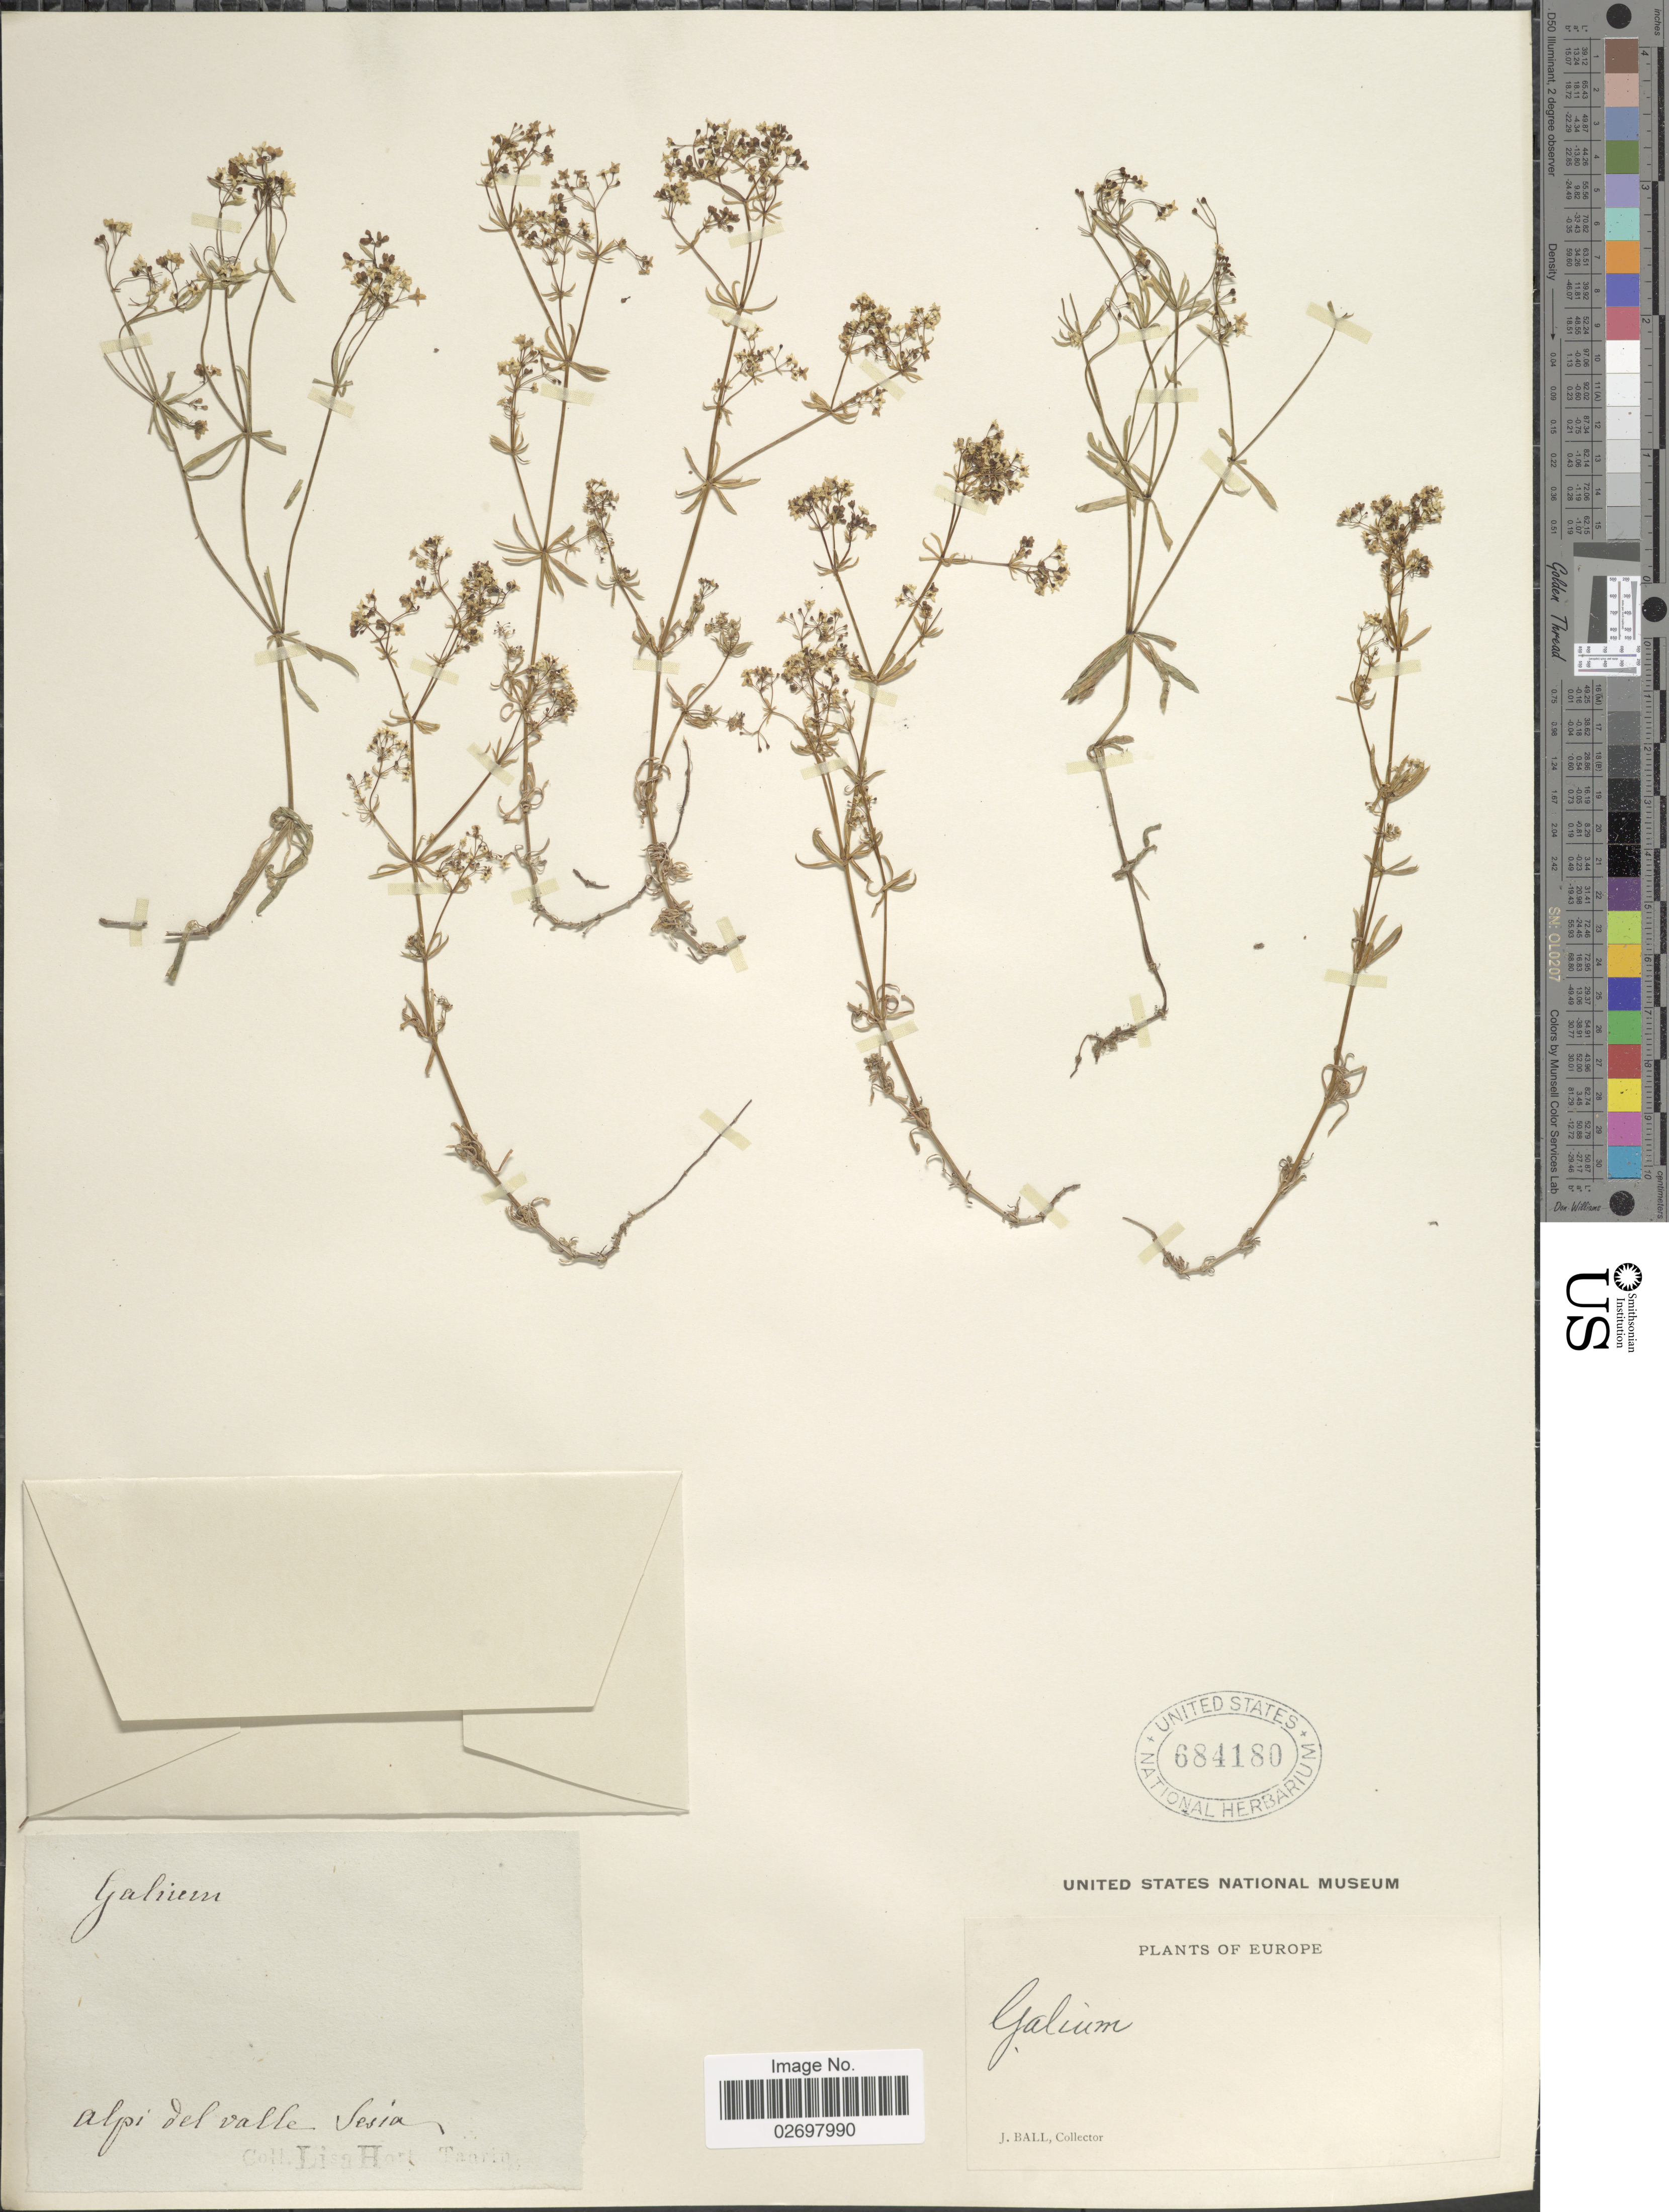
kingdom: Plantae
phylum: Tracheophyta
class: Magnoliopsida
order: Gentianales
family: Rubiaceae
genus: Galium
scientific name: Galium sp.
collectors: J. Ball & L. Hort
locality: Alpi del Valle, Vesia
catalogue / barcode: US 684180